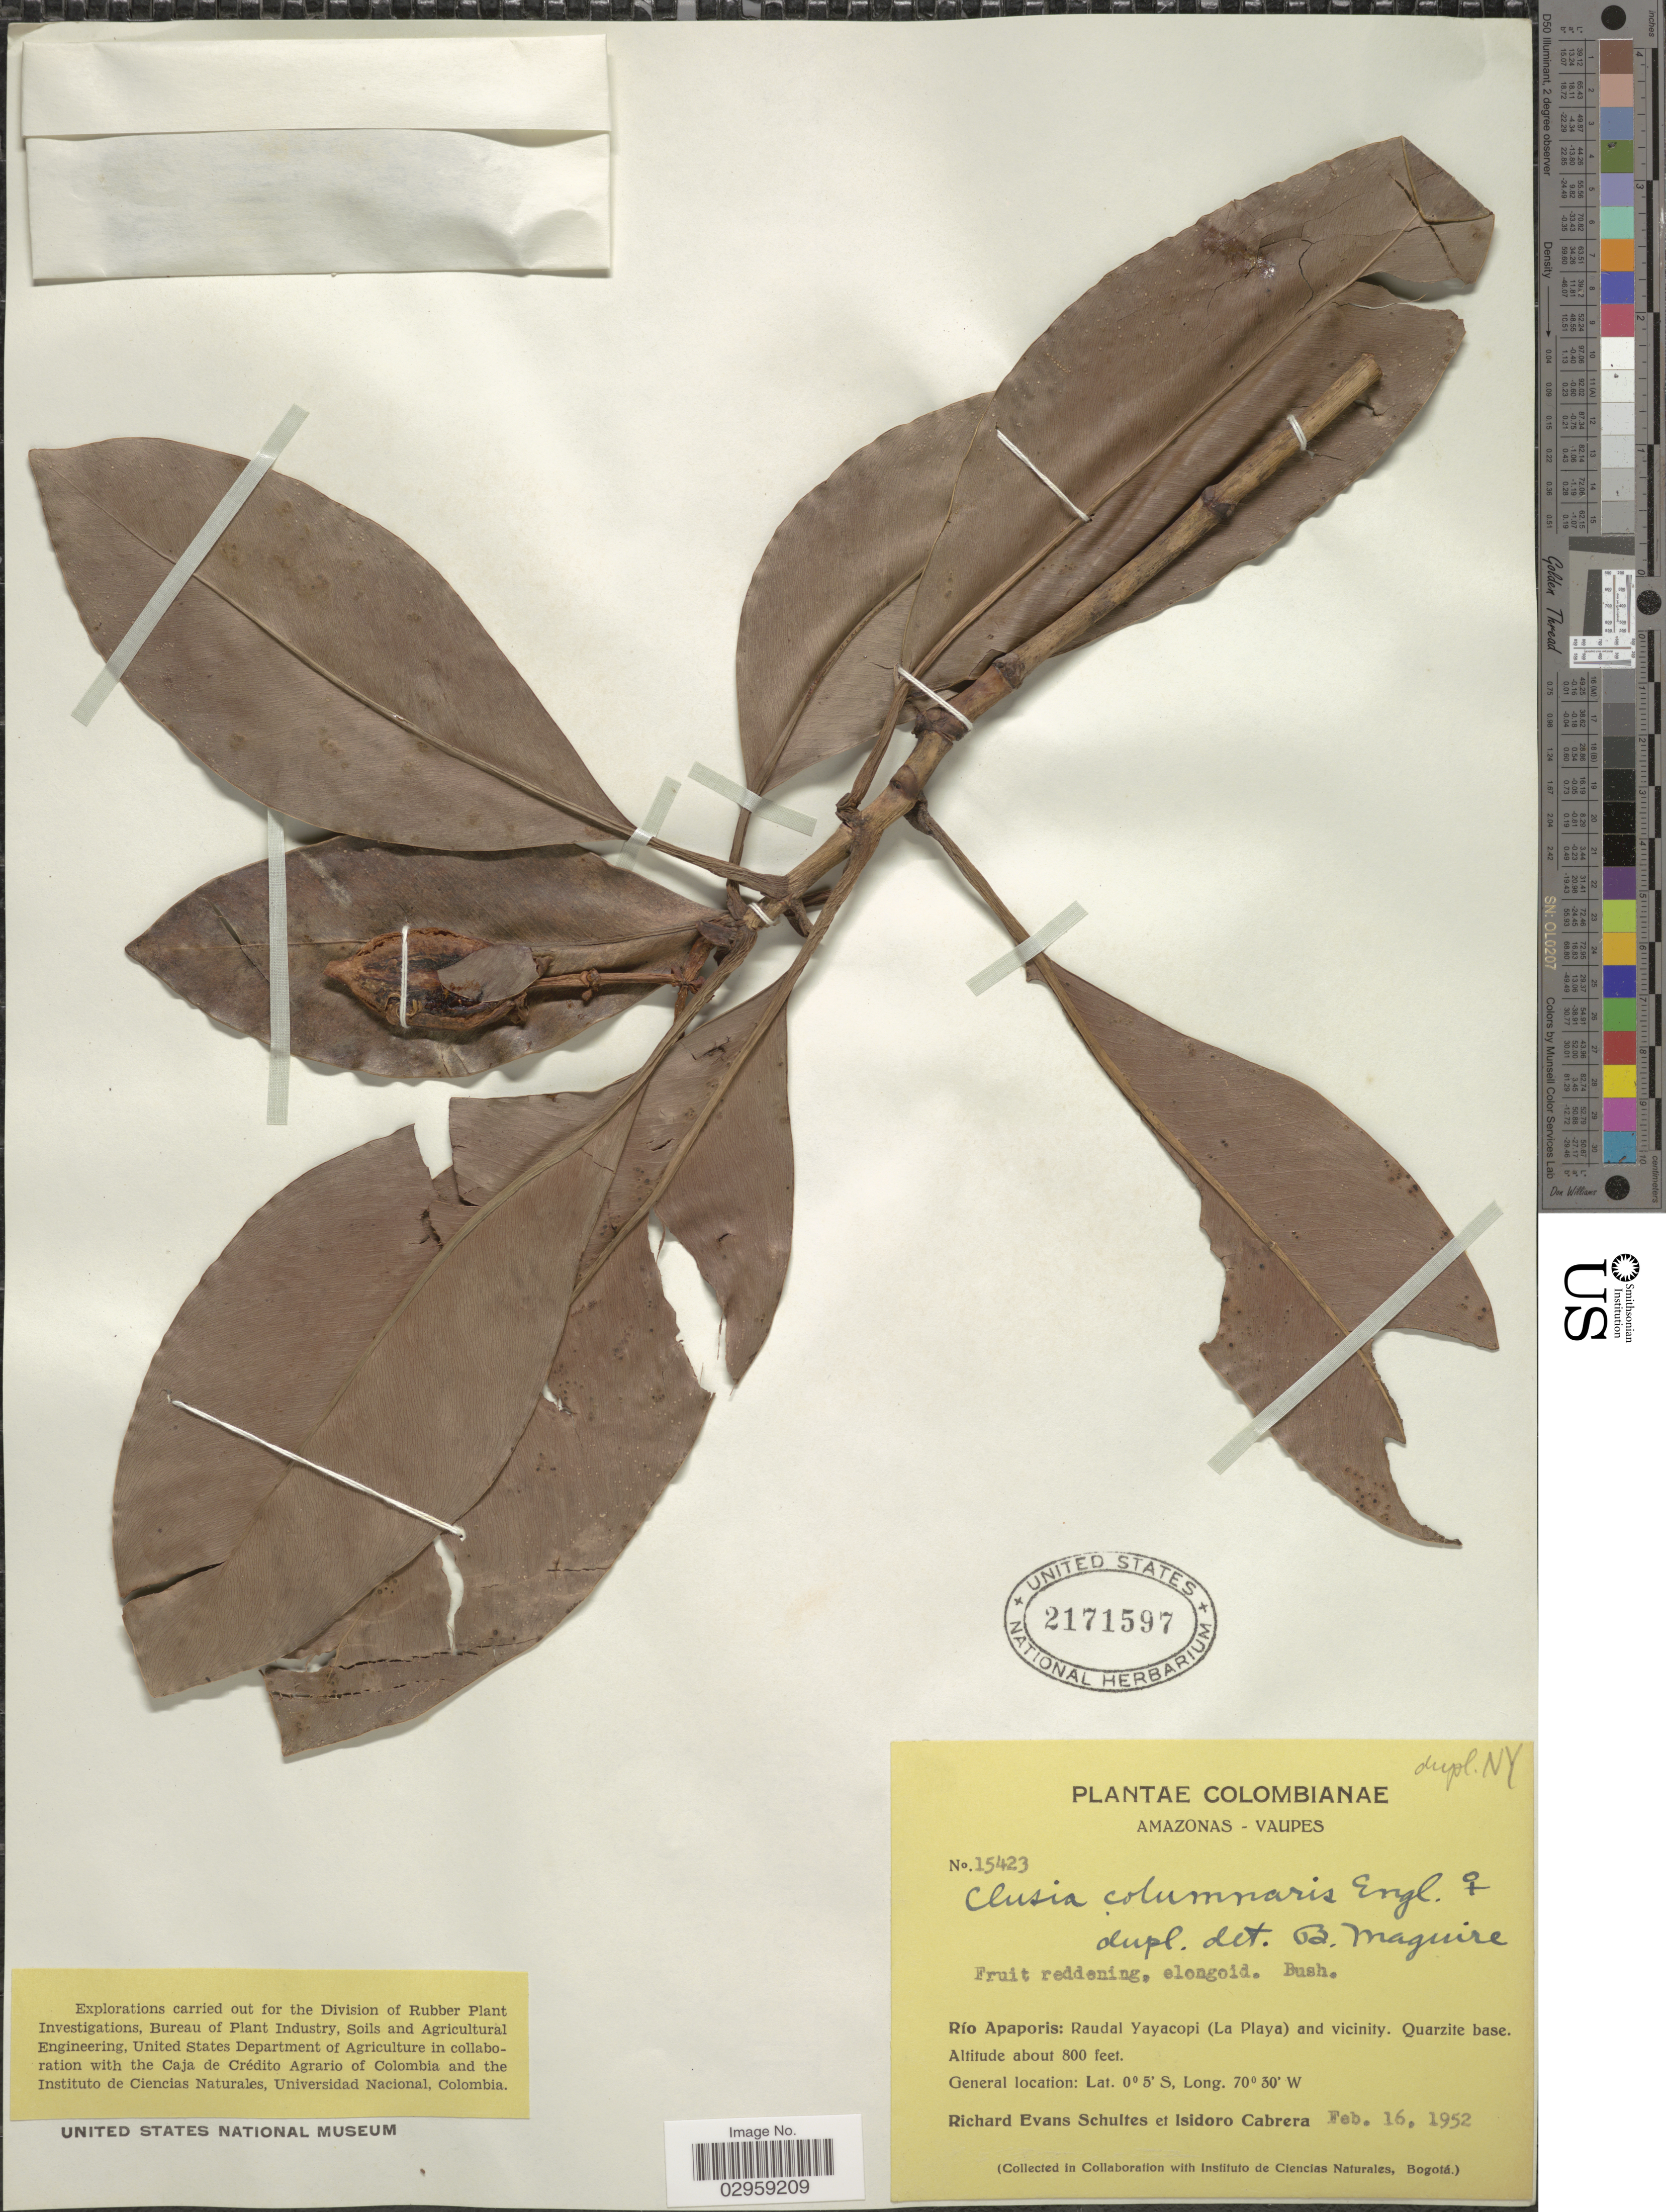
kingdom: Plantae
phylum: Tracheophyta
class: Magnoliopsida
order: Malpighiales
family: Clusiaceae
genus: Clusia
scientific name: Clusia columnaris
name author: Engl.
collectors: R. E. Schultes & I. Cabrera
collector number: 15423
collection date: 1952-02-16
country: Colombia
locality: Amazonas-Vaupés. Río Apaporis, Raudal Yayacopi (La Playa) and vicinity. Quarzite base.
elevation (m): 244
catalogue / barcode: US 2171597